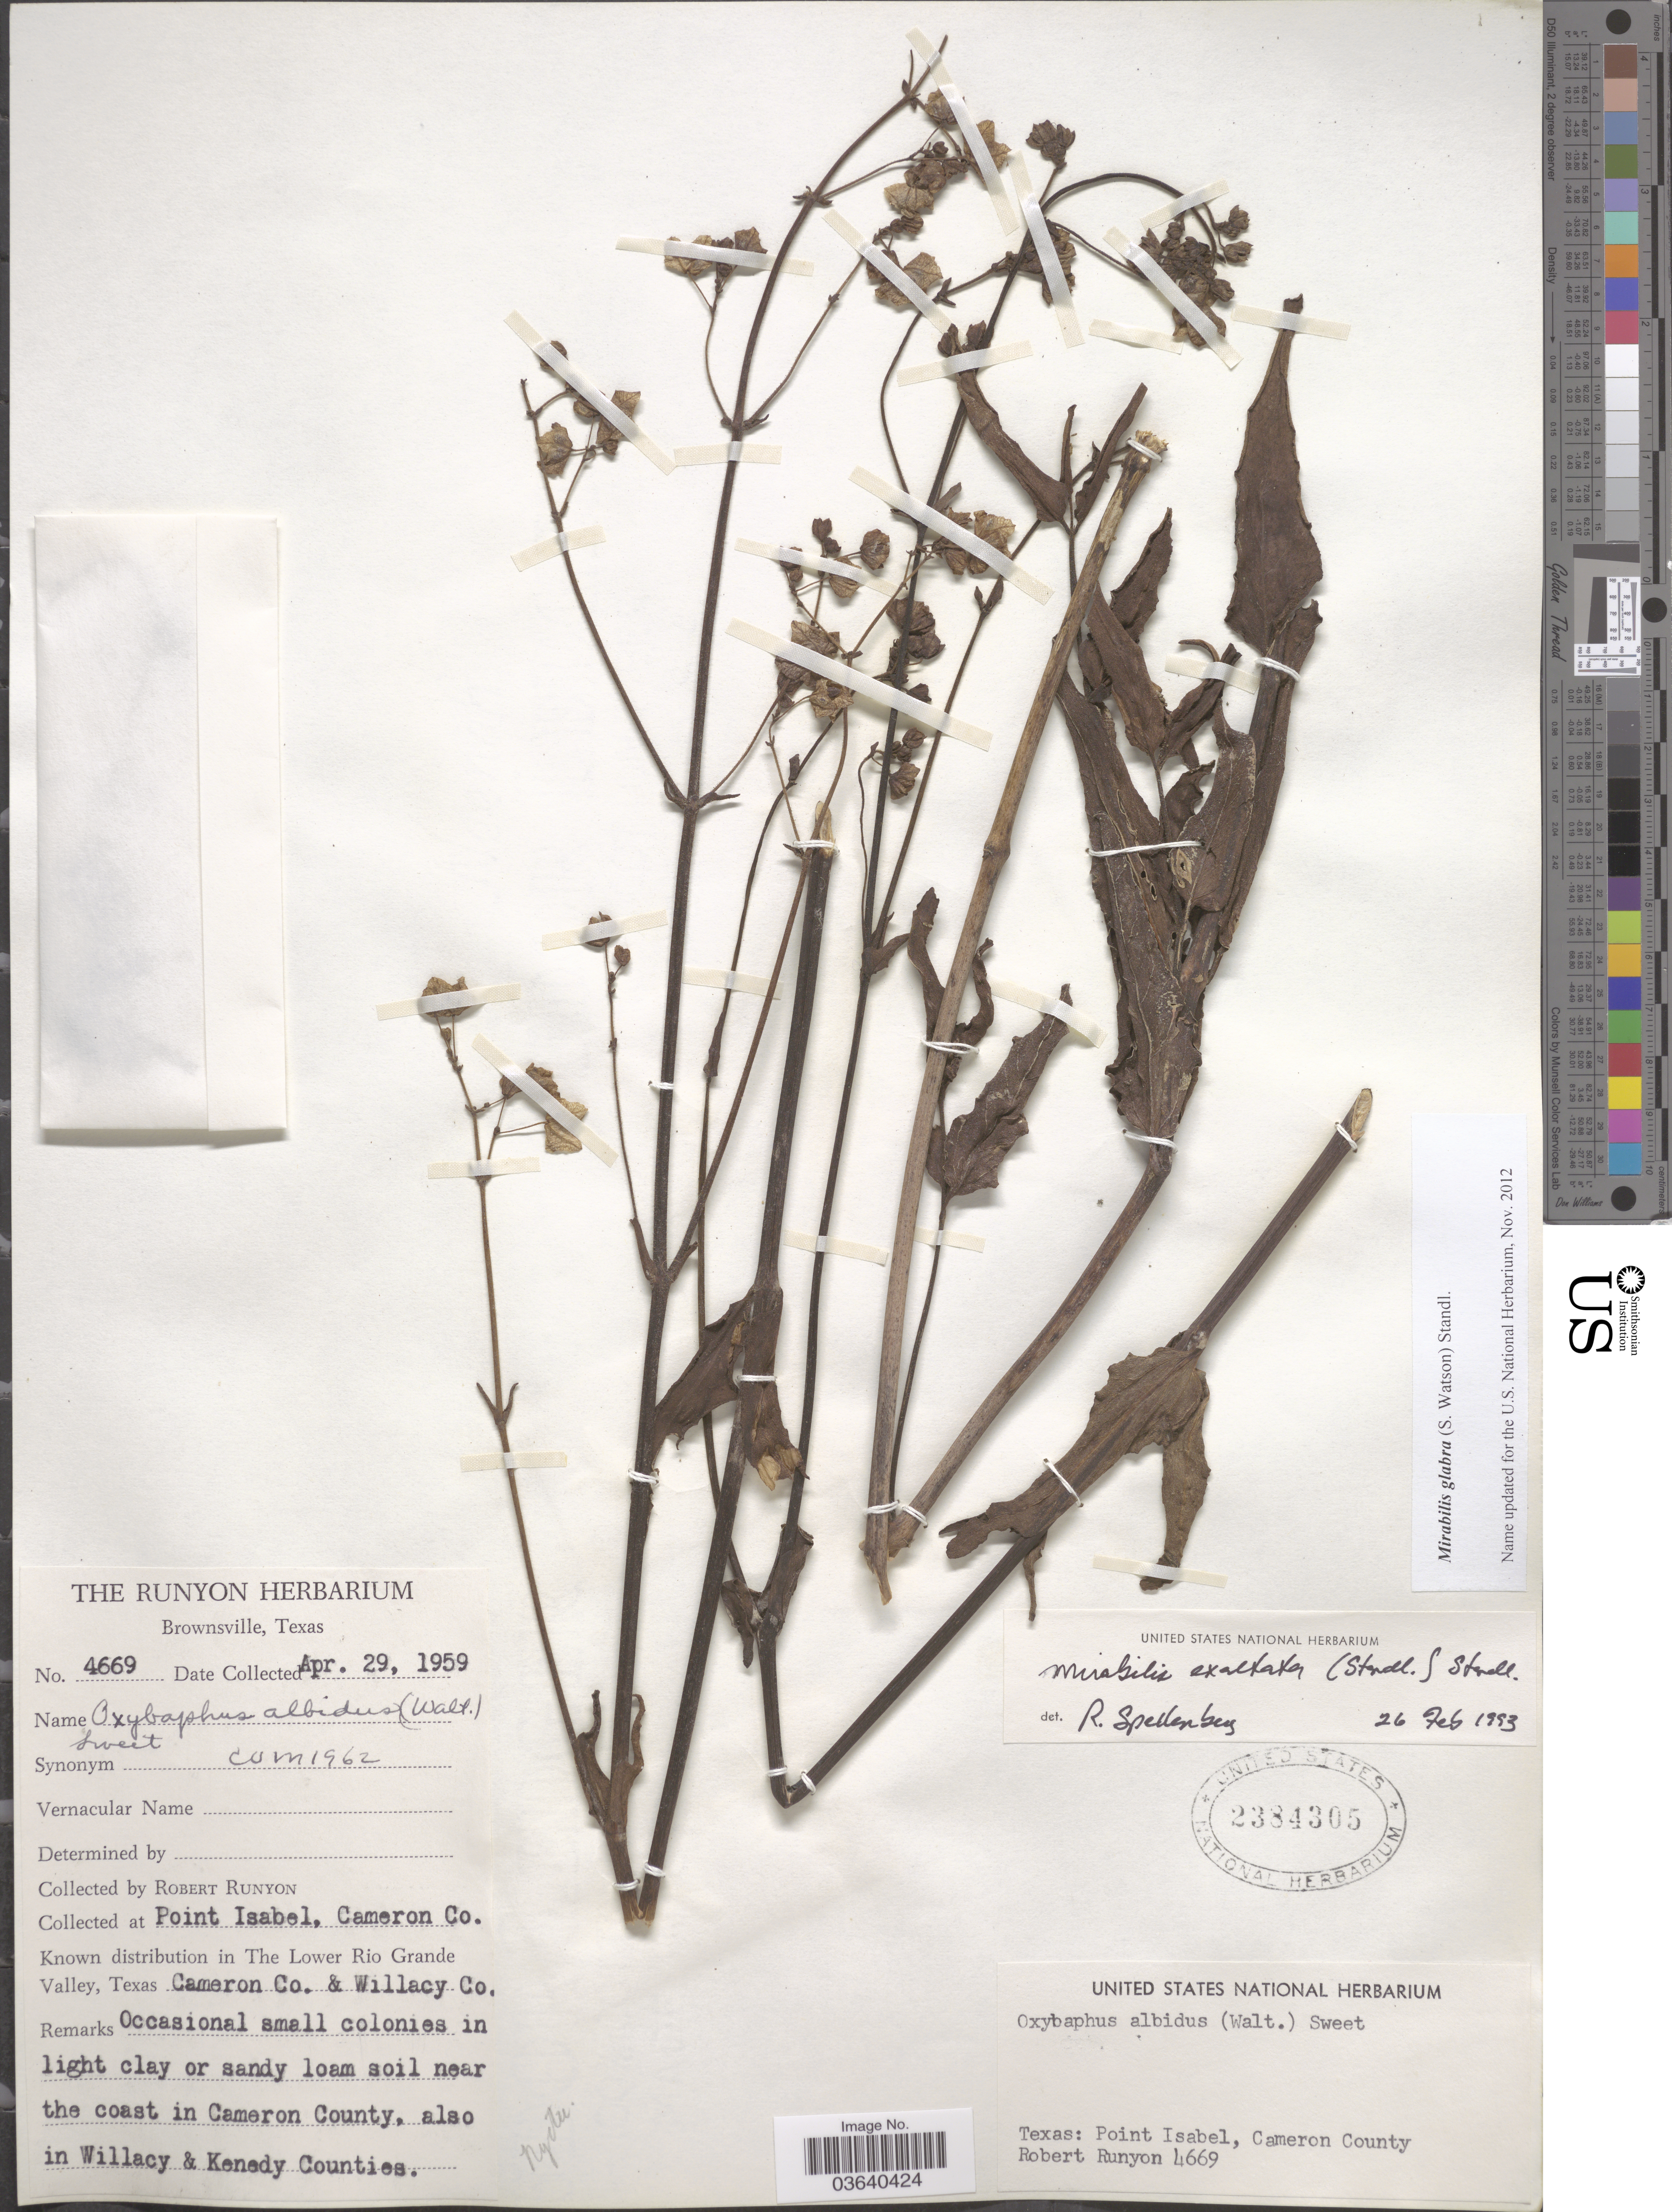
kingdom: Plantae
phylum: Tracheophyta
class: Magnoliopsida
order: Caryophyllales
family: Nyctaginaceae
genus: Mirabilis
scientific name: Mirabilis glabra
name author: (S. Watson) Standl.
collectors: R. Runyon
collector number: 4669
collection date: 1959-04-29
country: United States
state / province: Texas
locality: Point Isabel, Cameron Co. Known distribution in The Lower Rio Grande Valley, Texas Cameron Co. & Willacy Co. Near the coast in Cameron County, also in Willacy & Kenedy Counties.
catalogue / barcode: US 2384305